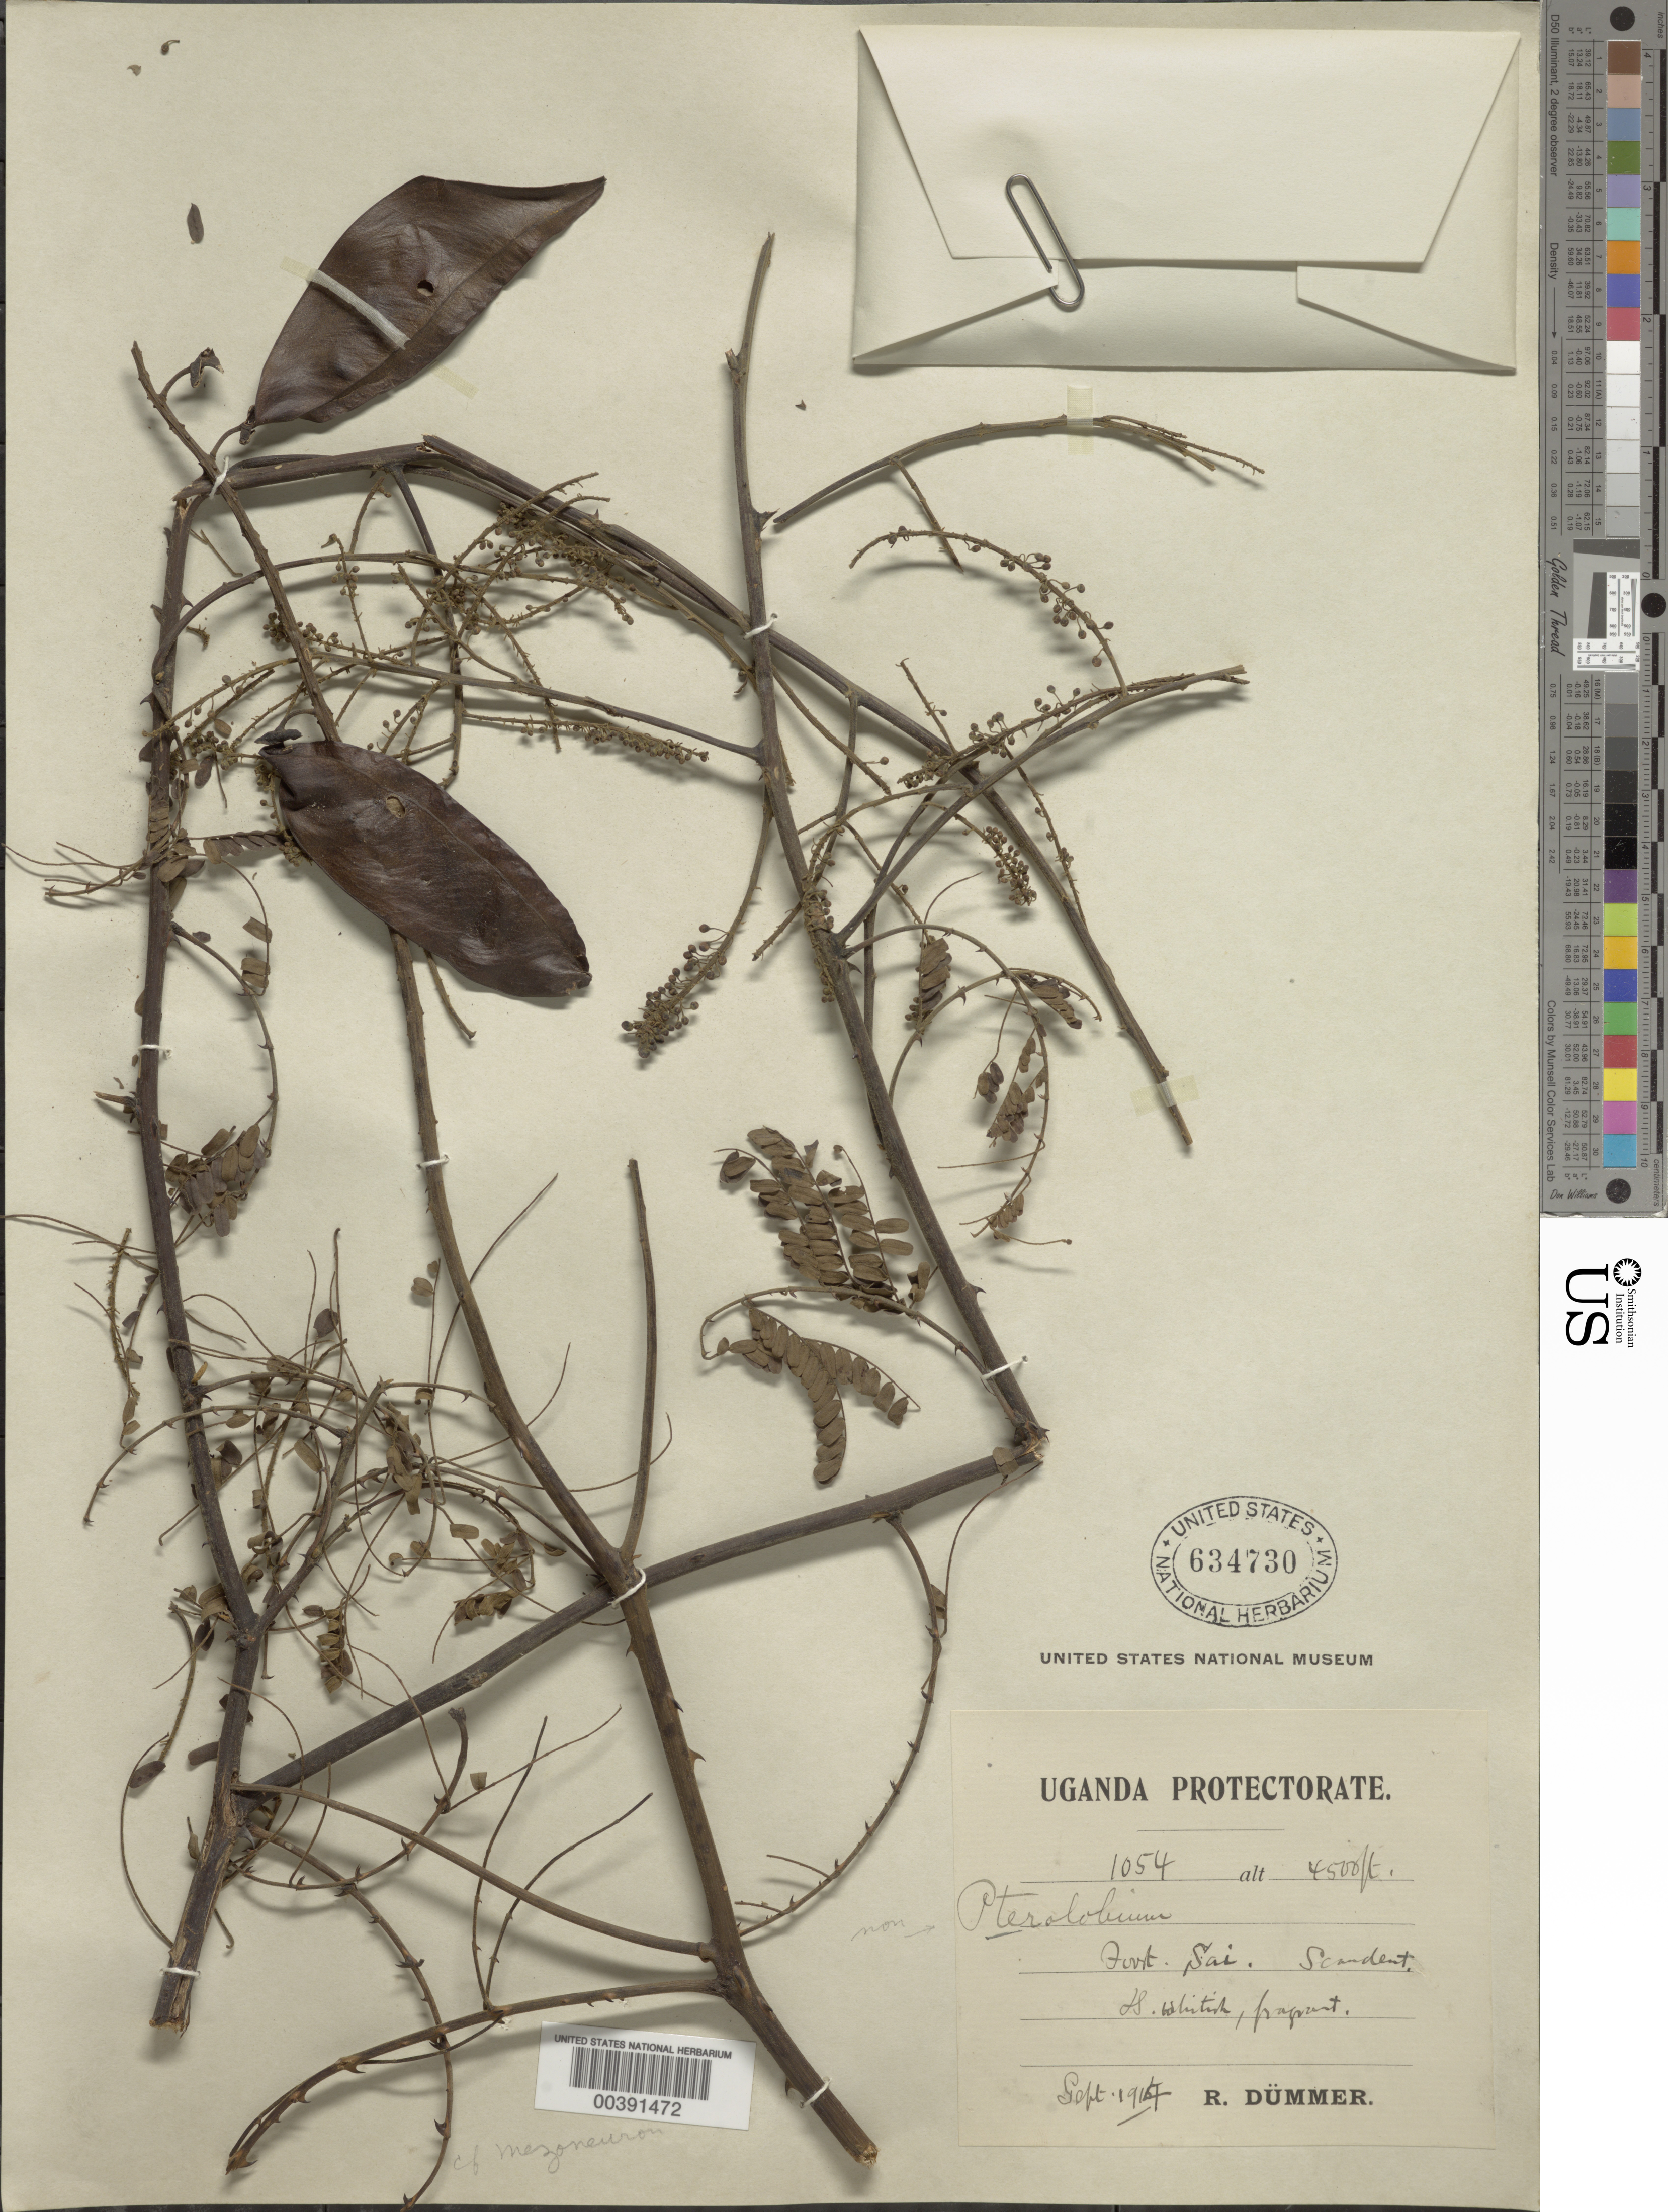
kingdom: Plantae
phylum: Tracheophyta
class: Magnoliopsida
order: Fabales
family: Fabaceae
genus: Mezoneuron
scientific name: Mezoneuron sp.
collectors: R. A. Dümmer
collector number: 1054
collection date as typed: Sep 1914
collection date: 1914-09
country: Uganda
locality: Fort sai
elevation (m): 1372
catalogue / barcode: US 634730